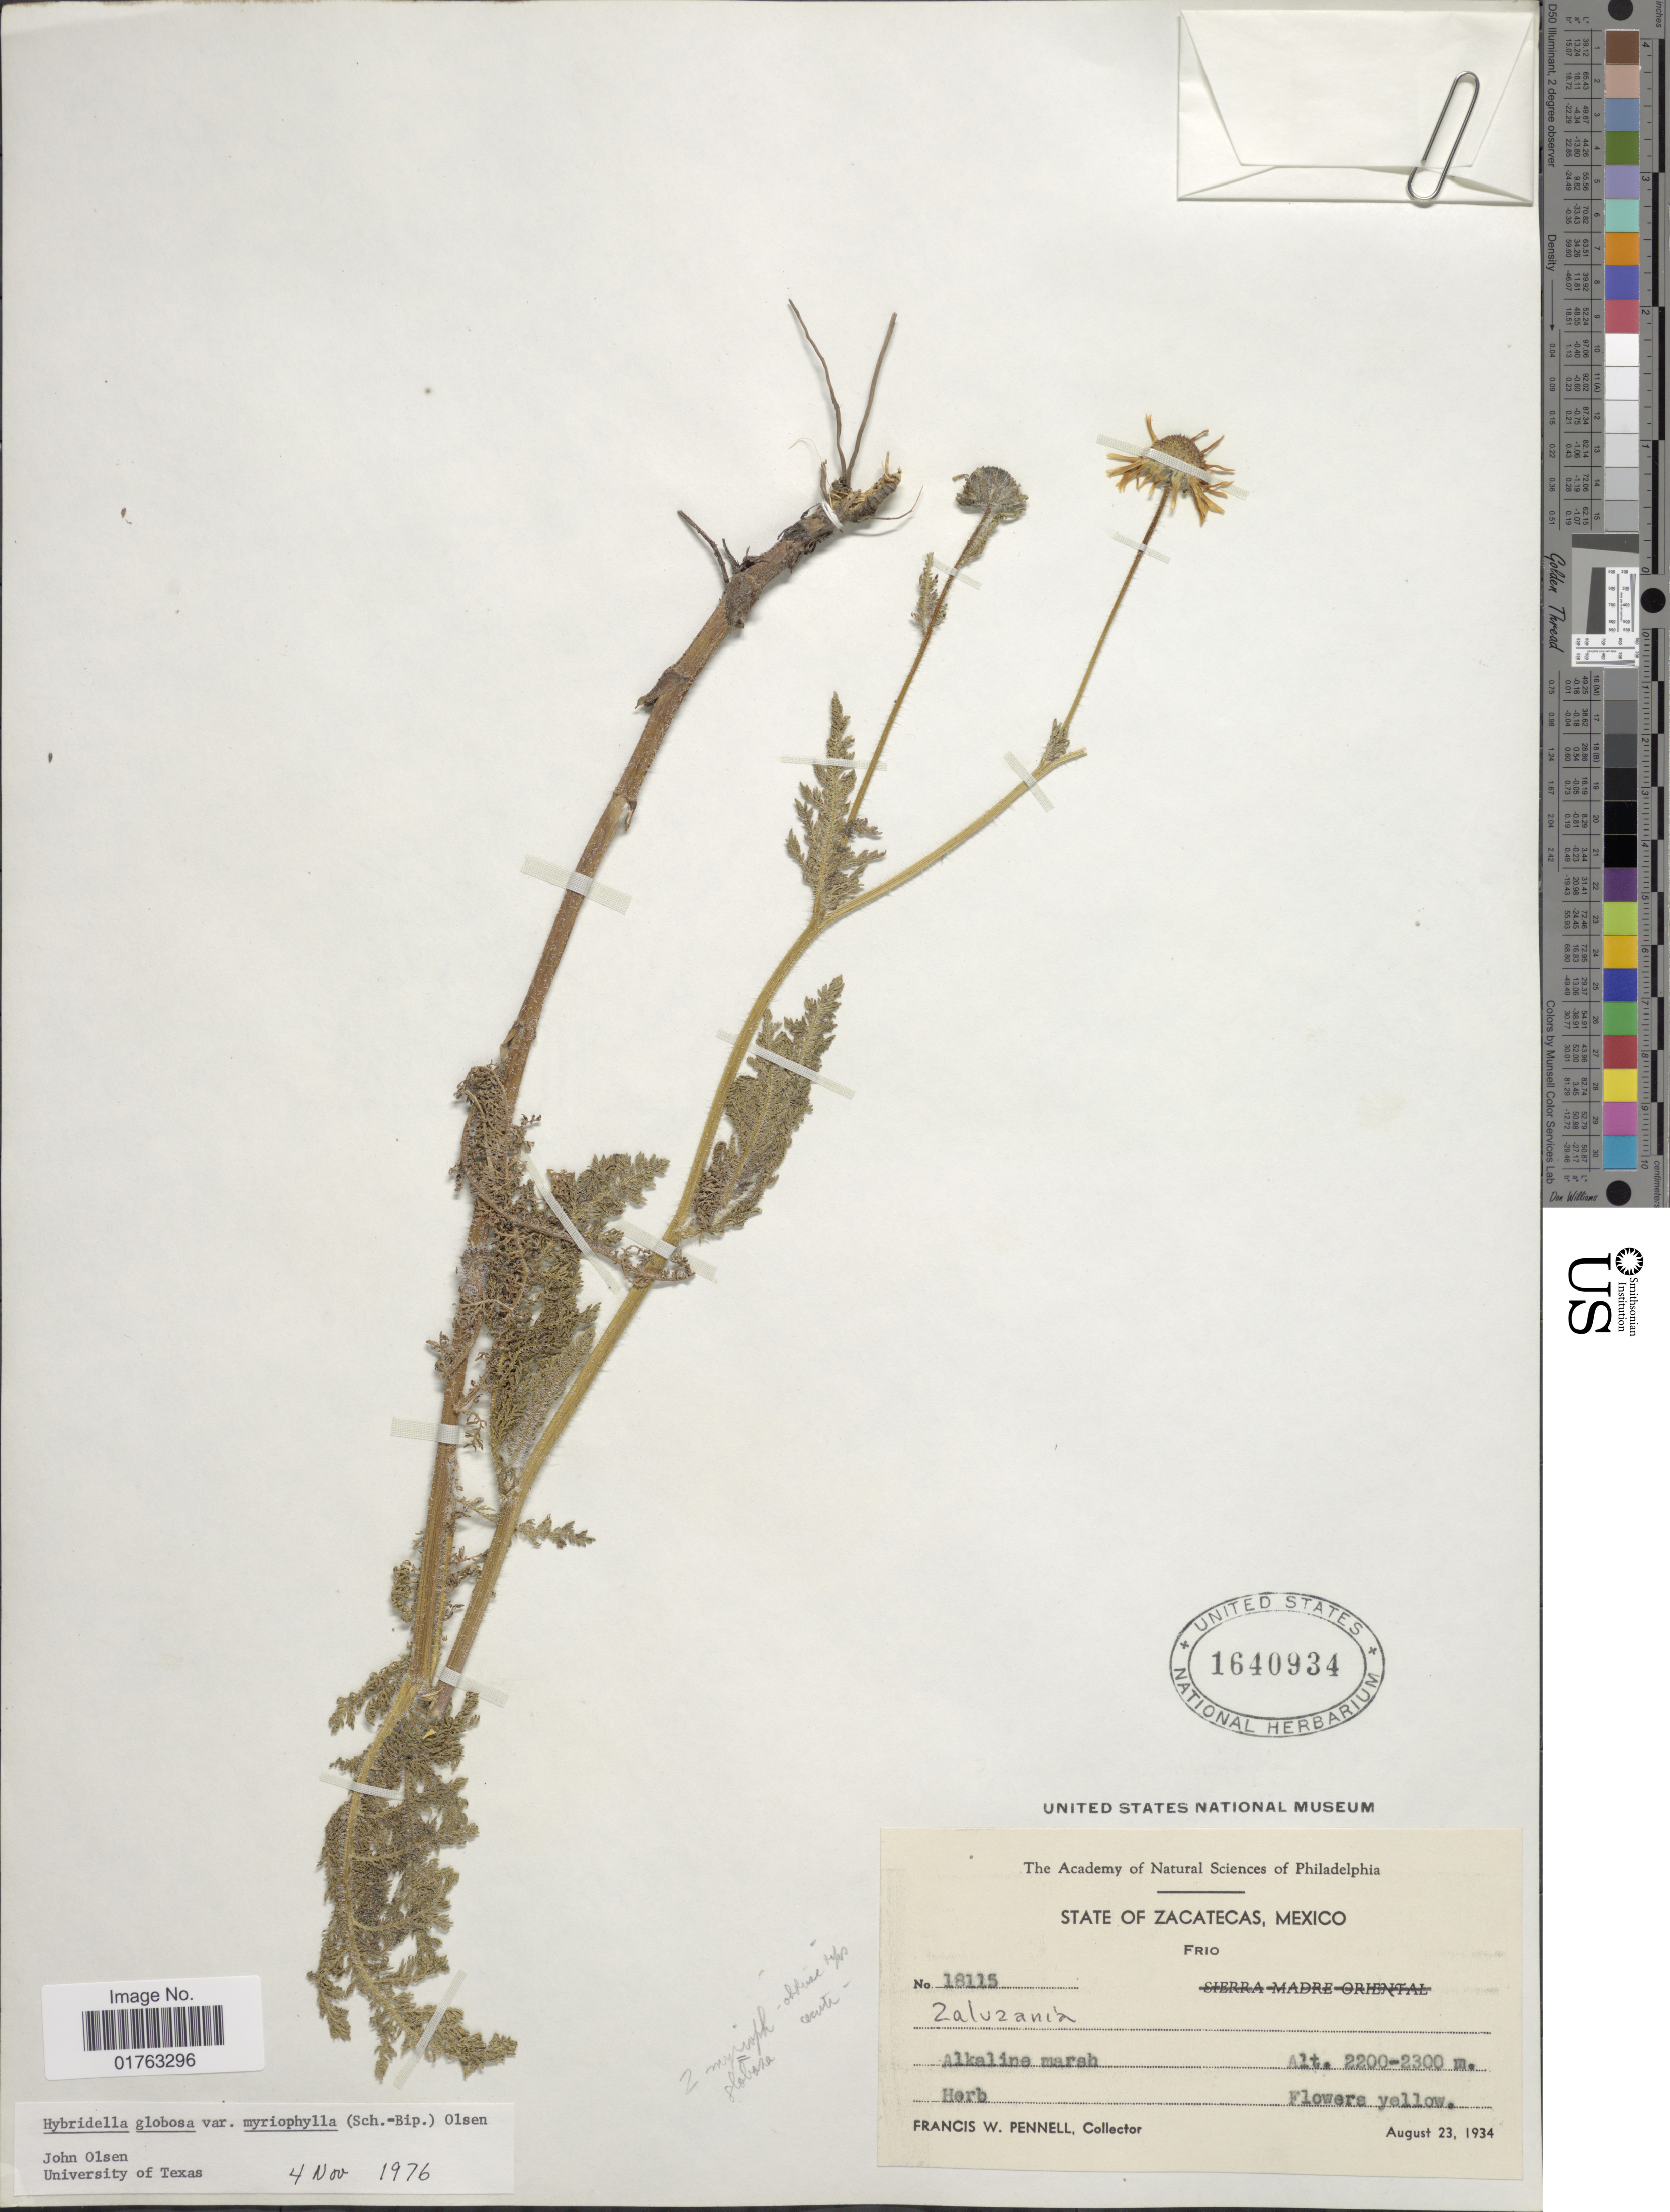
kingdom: Plantae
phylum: Tracheophyta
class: Magnoliopsida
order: Asterales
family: Asteraceae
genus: Hybridella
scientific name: Hybridella globosa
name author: (Ort.) Cass.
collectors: F. W. Pennell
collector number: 18115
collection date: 1934-08-23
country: Mexico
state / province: Zacatecas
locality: Frio. Alkaline Marsh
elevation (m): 2200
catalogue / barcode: US 1640934